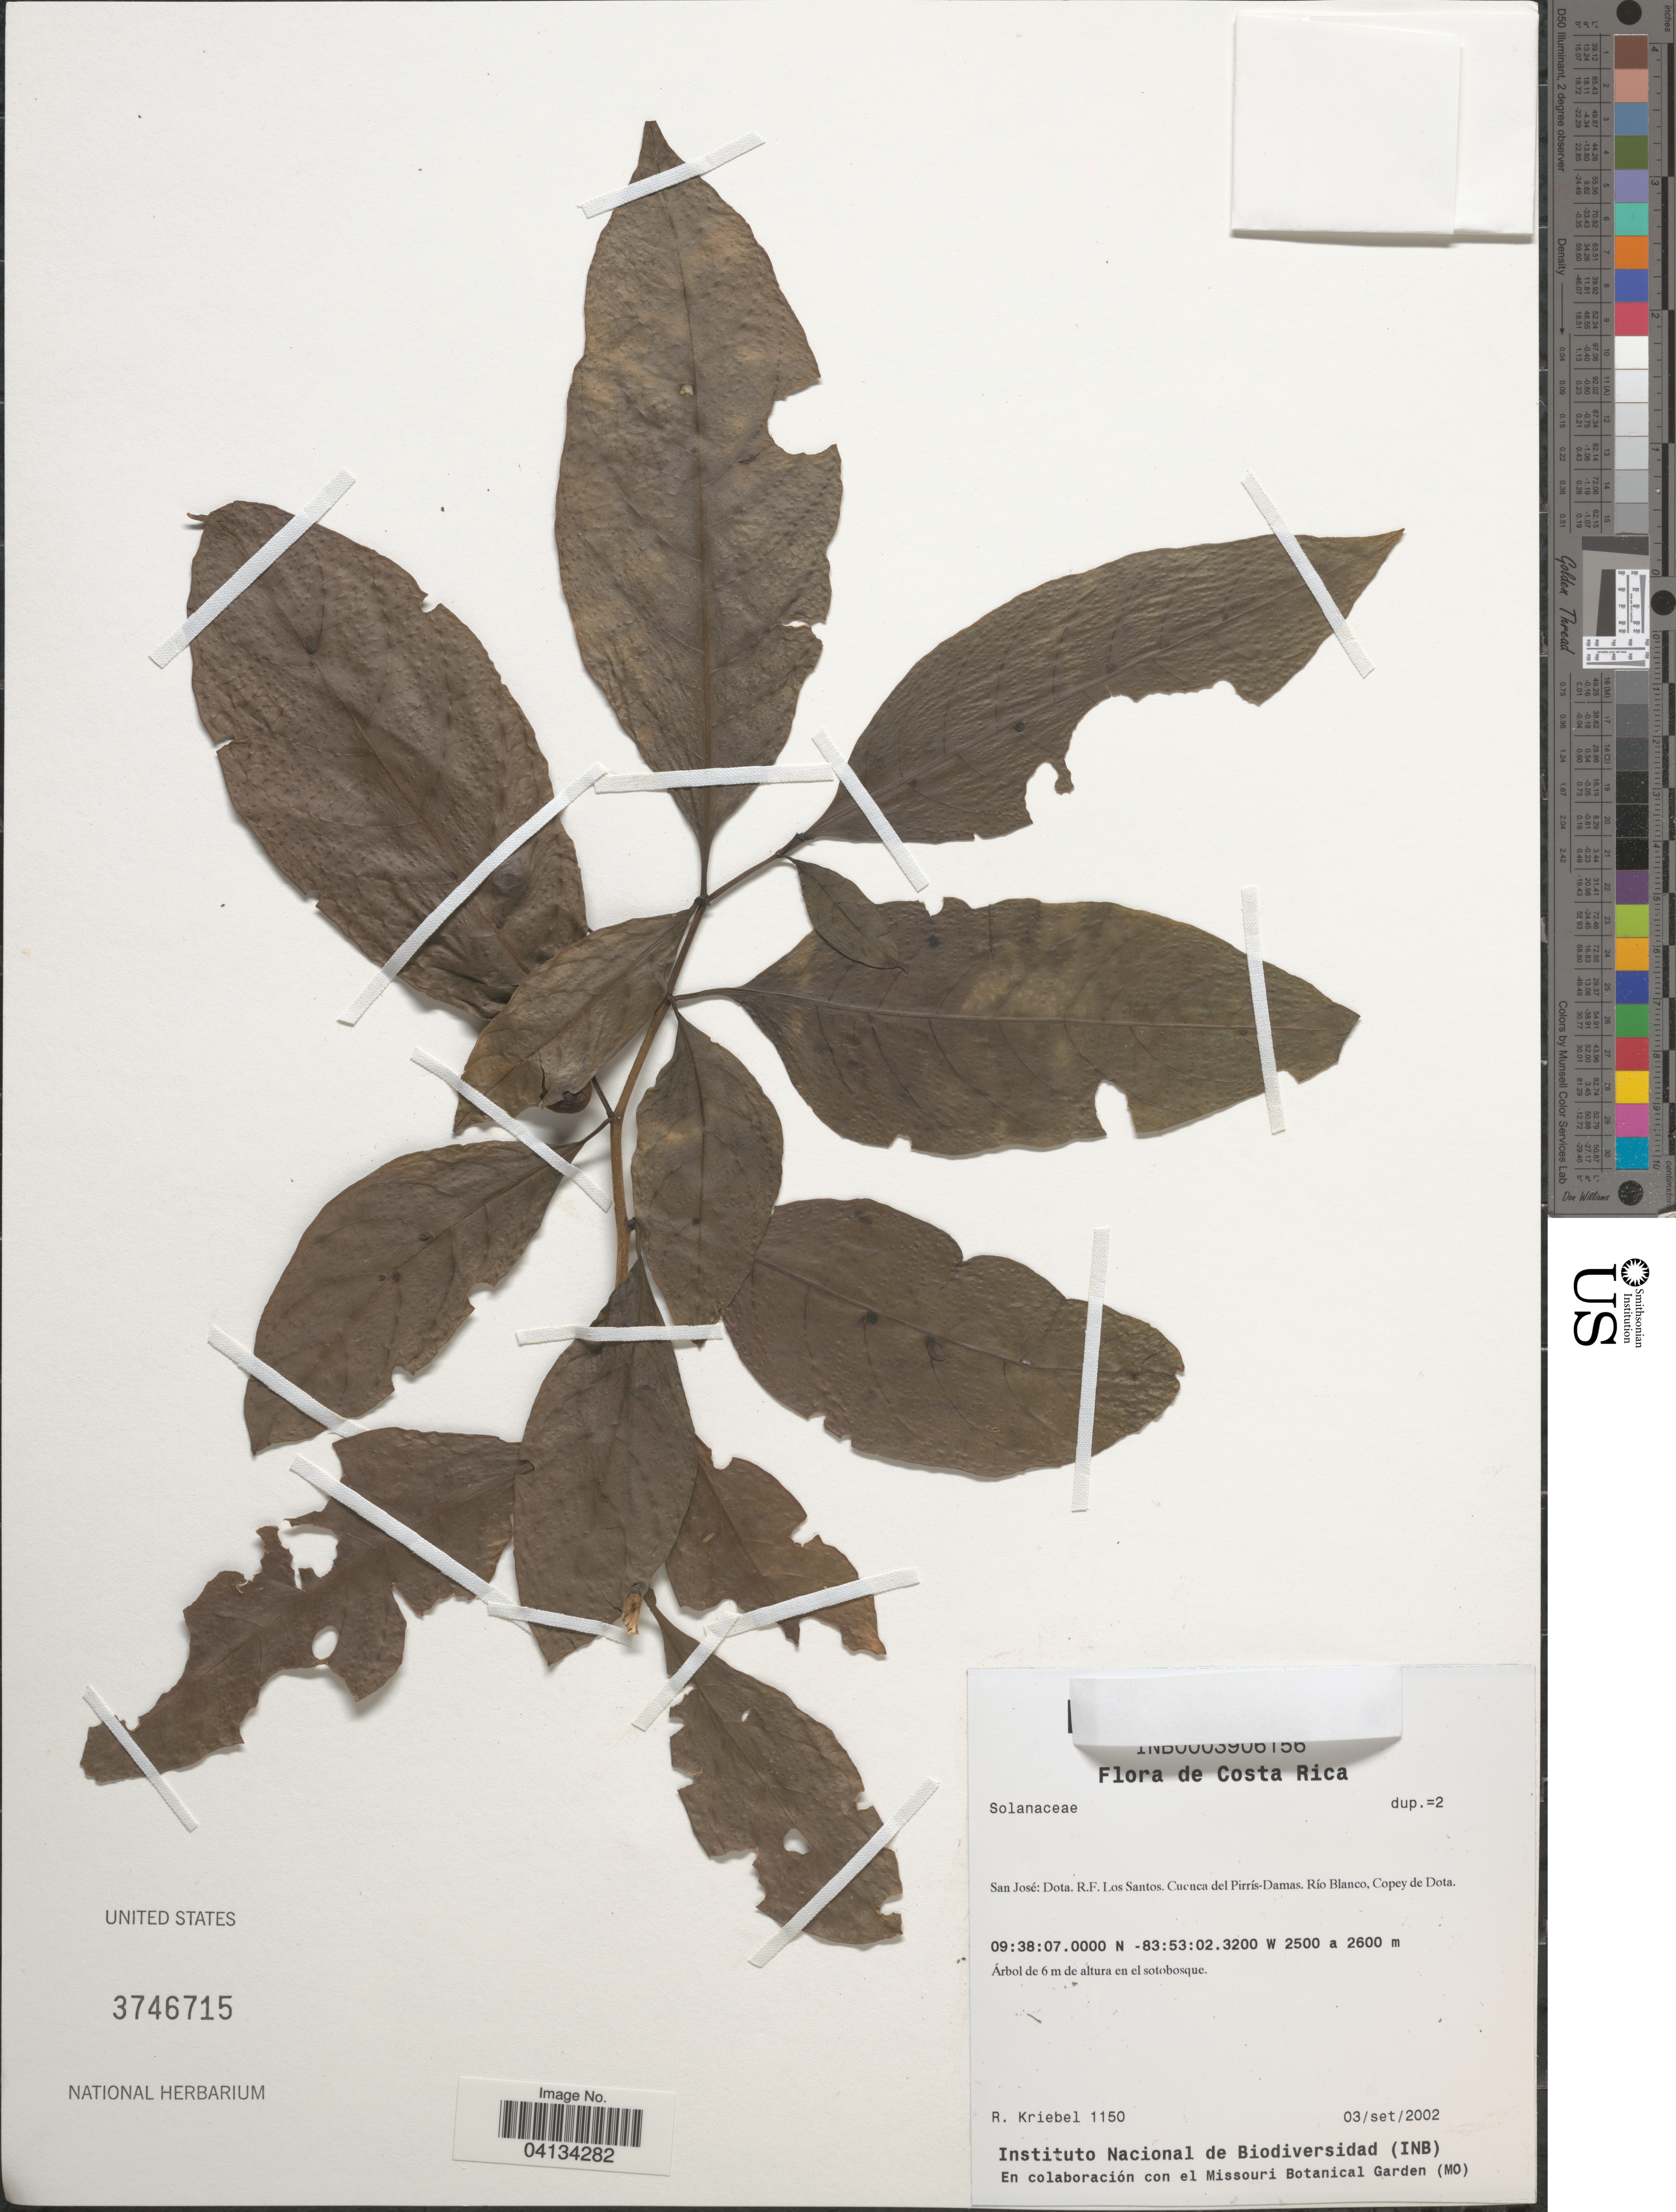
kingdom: Plantae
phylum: Tracheophyta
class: Magnoliopsida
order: Solanales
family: Solanaceae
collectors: R. Kriebel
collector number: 1150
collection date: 2002-09-03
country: Costa Rica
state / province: San José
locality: Dota. R.F. Los Santos. Cuenca del Pirrís-Damas. Río Blanco, Copey de Dota.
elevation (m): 2500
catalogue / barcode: US 3746715